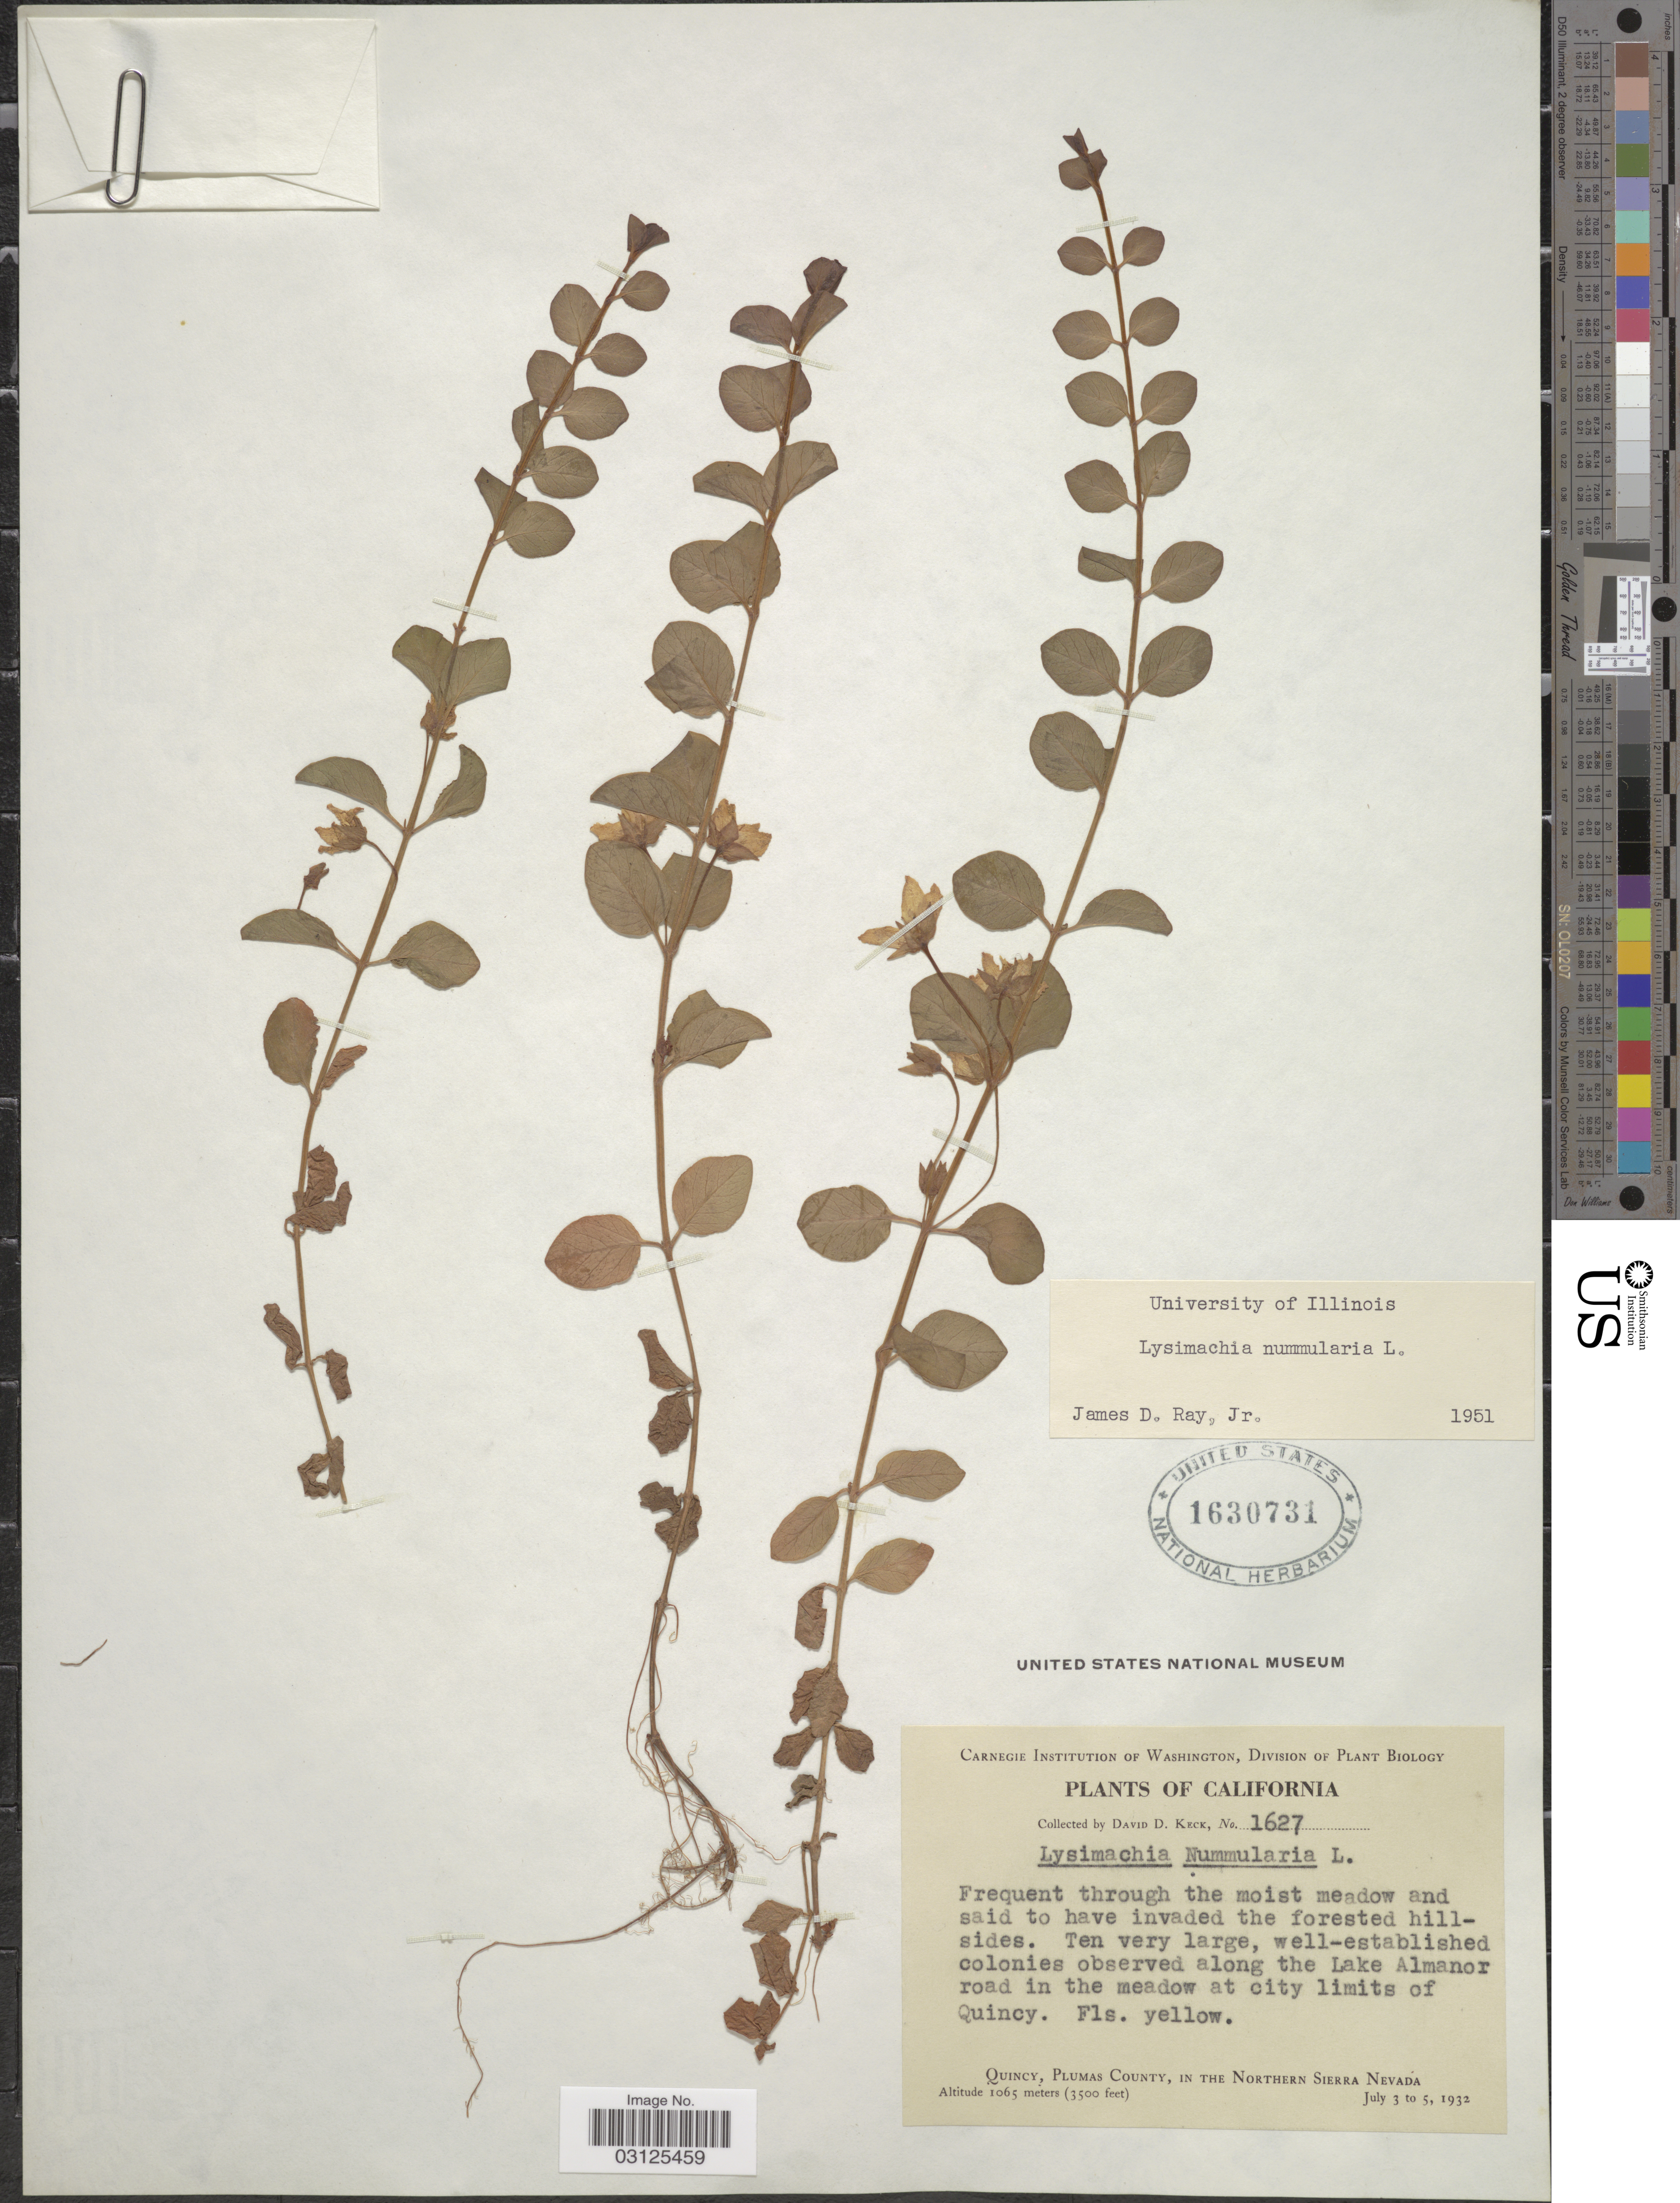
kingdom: Plantae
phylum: Tracheophyta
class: Magnoliopsida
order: Ericales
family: Primulaceae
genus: Lysimachia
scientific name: Lysimachia nummularia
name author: L.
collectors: D. D. Keck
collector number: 1627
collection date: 1932-07-03/1932-07-05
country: United States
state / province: California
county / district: Plumas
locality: Quincy, Plumas County, In The Northern Sierra Nevada, along the Lake Almanor road in the meadow at city limits of Quincy.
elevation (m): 1065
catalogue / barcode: US 1630731